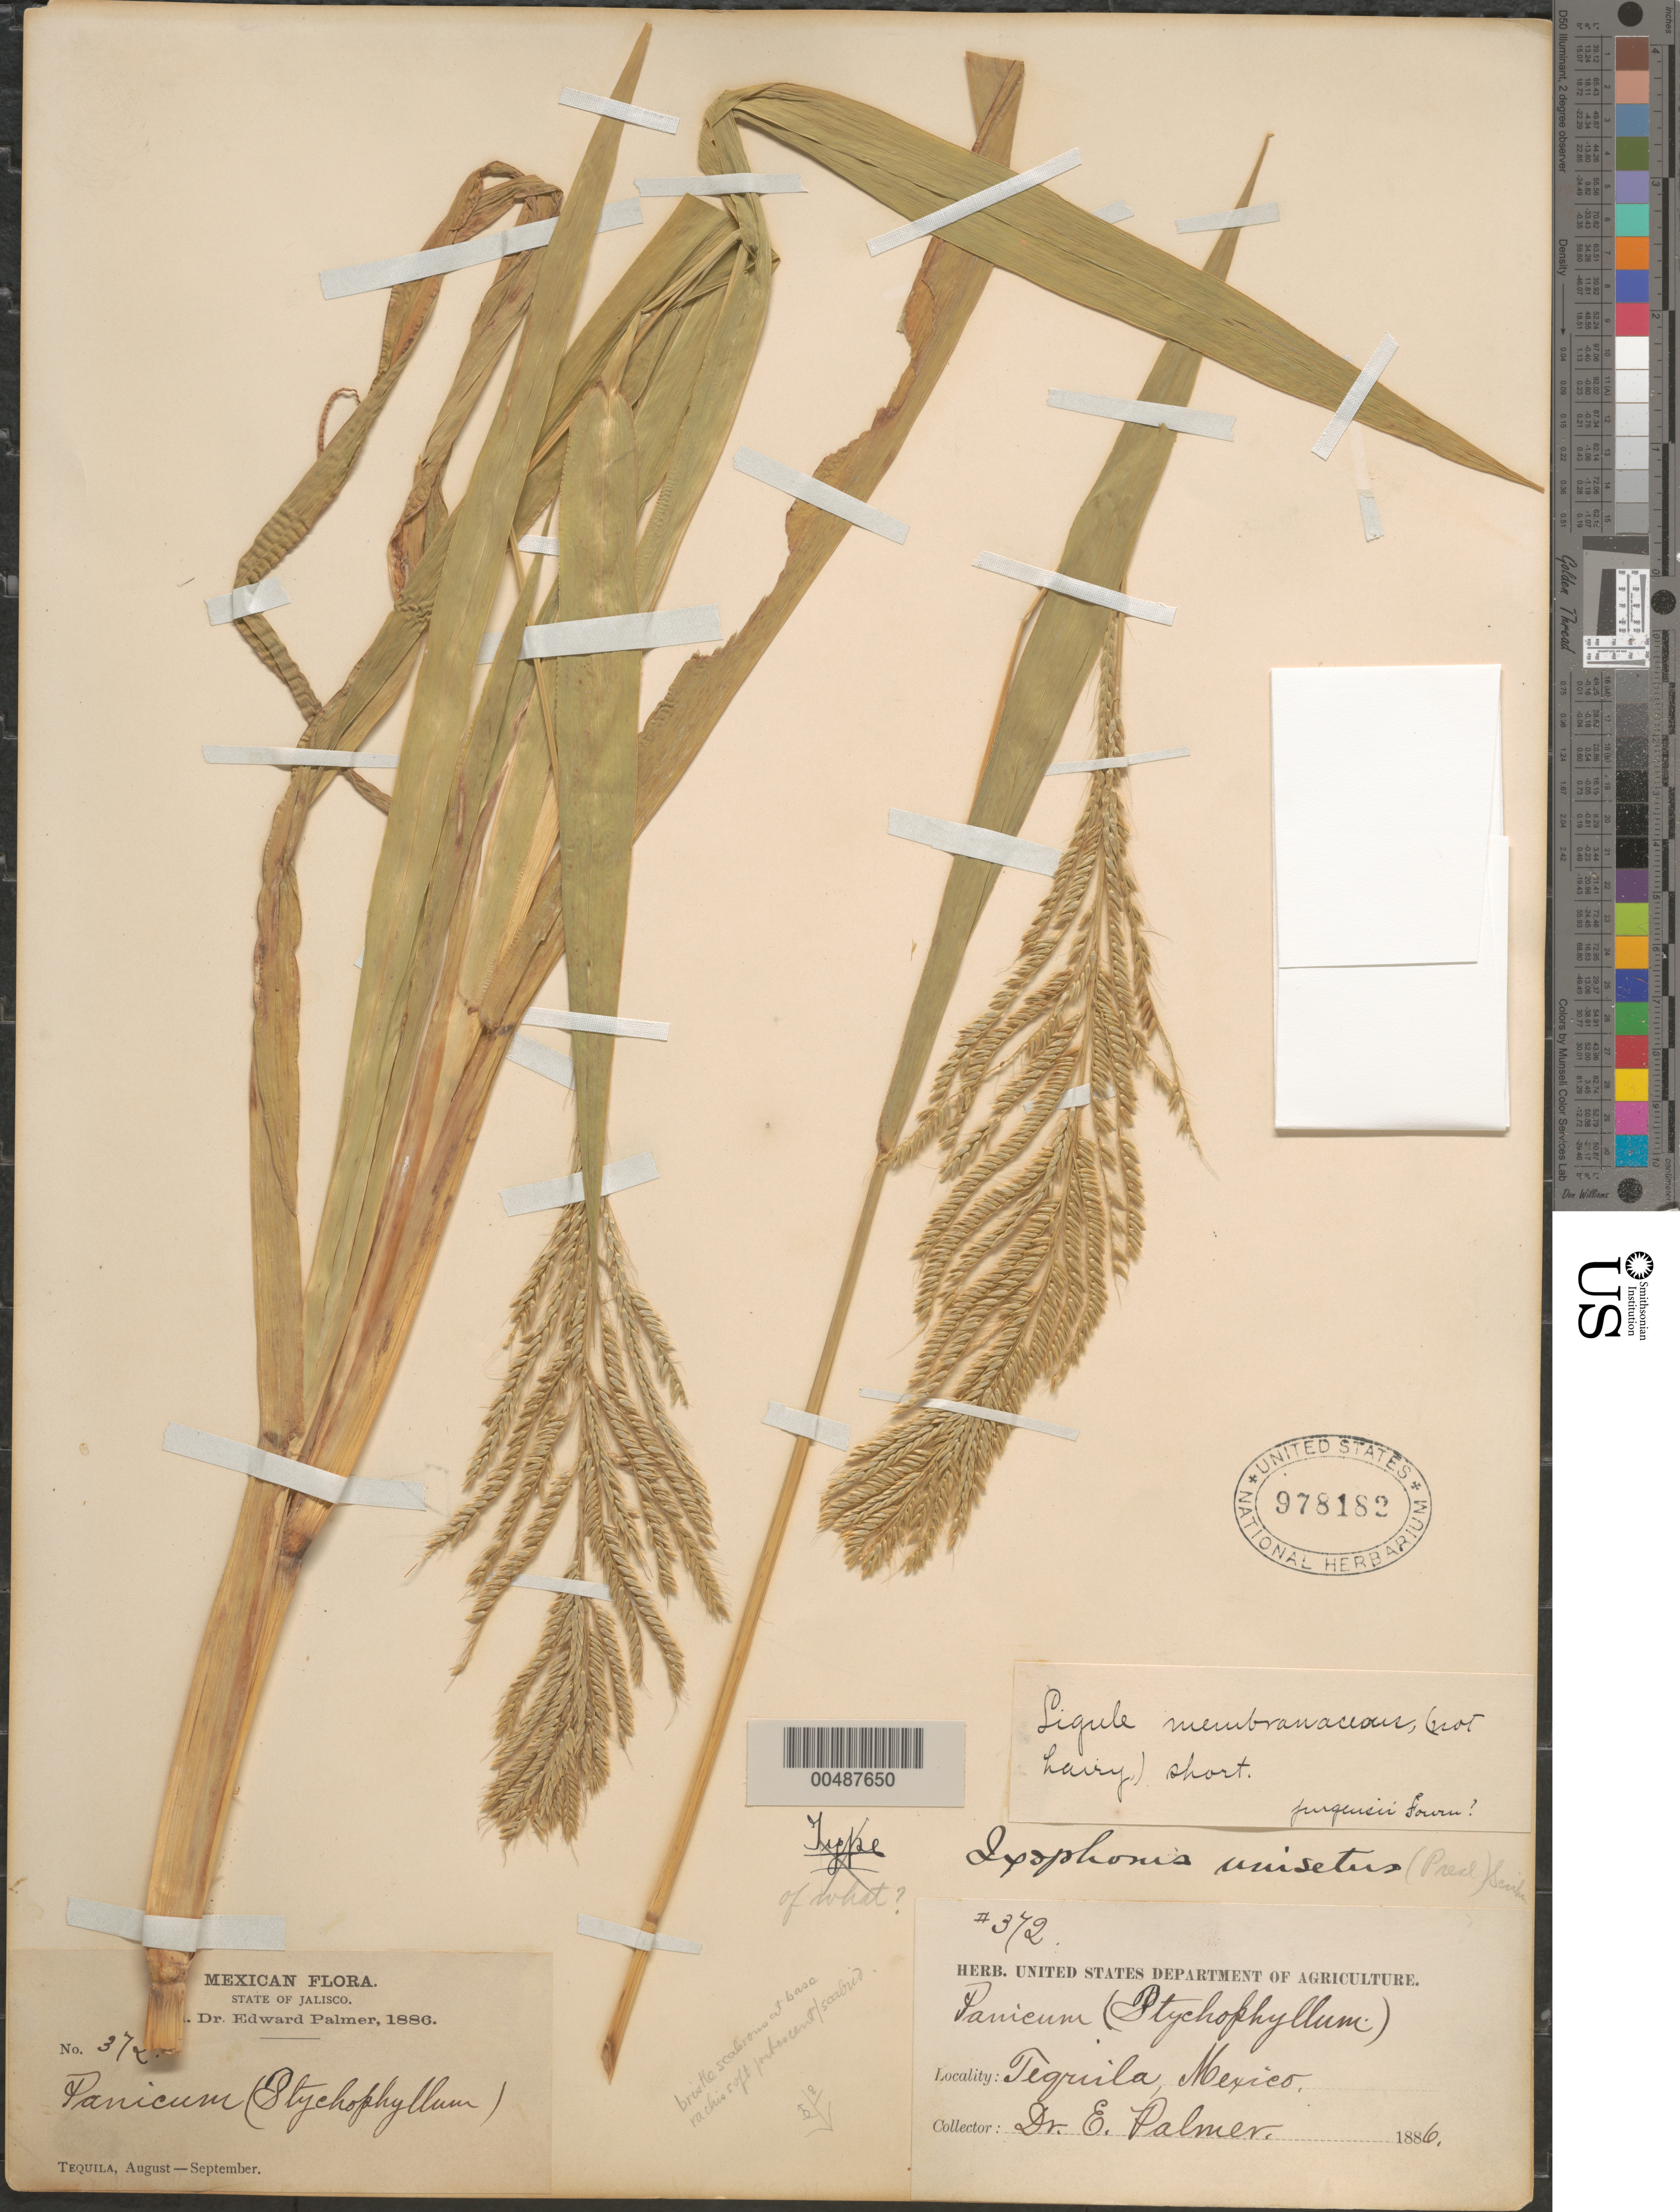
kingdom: Plantae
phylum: Tracheophyta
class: Liliopsida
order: Poales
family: Poaceae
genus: Ixophorus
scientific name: Ixophorus unisetus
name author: (J. Presl) Schltdl.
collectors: E. Palmer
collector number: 372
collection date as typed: Aug 1886 to Sep 1886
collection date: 1886-08/1886-09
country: Mexico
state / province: Jalisco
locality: Tequila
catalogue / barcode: US 978182